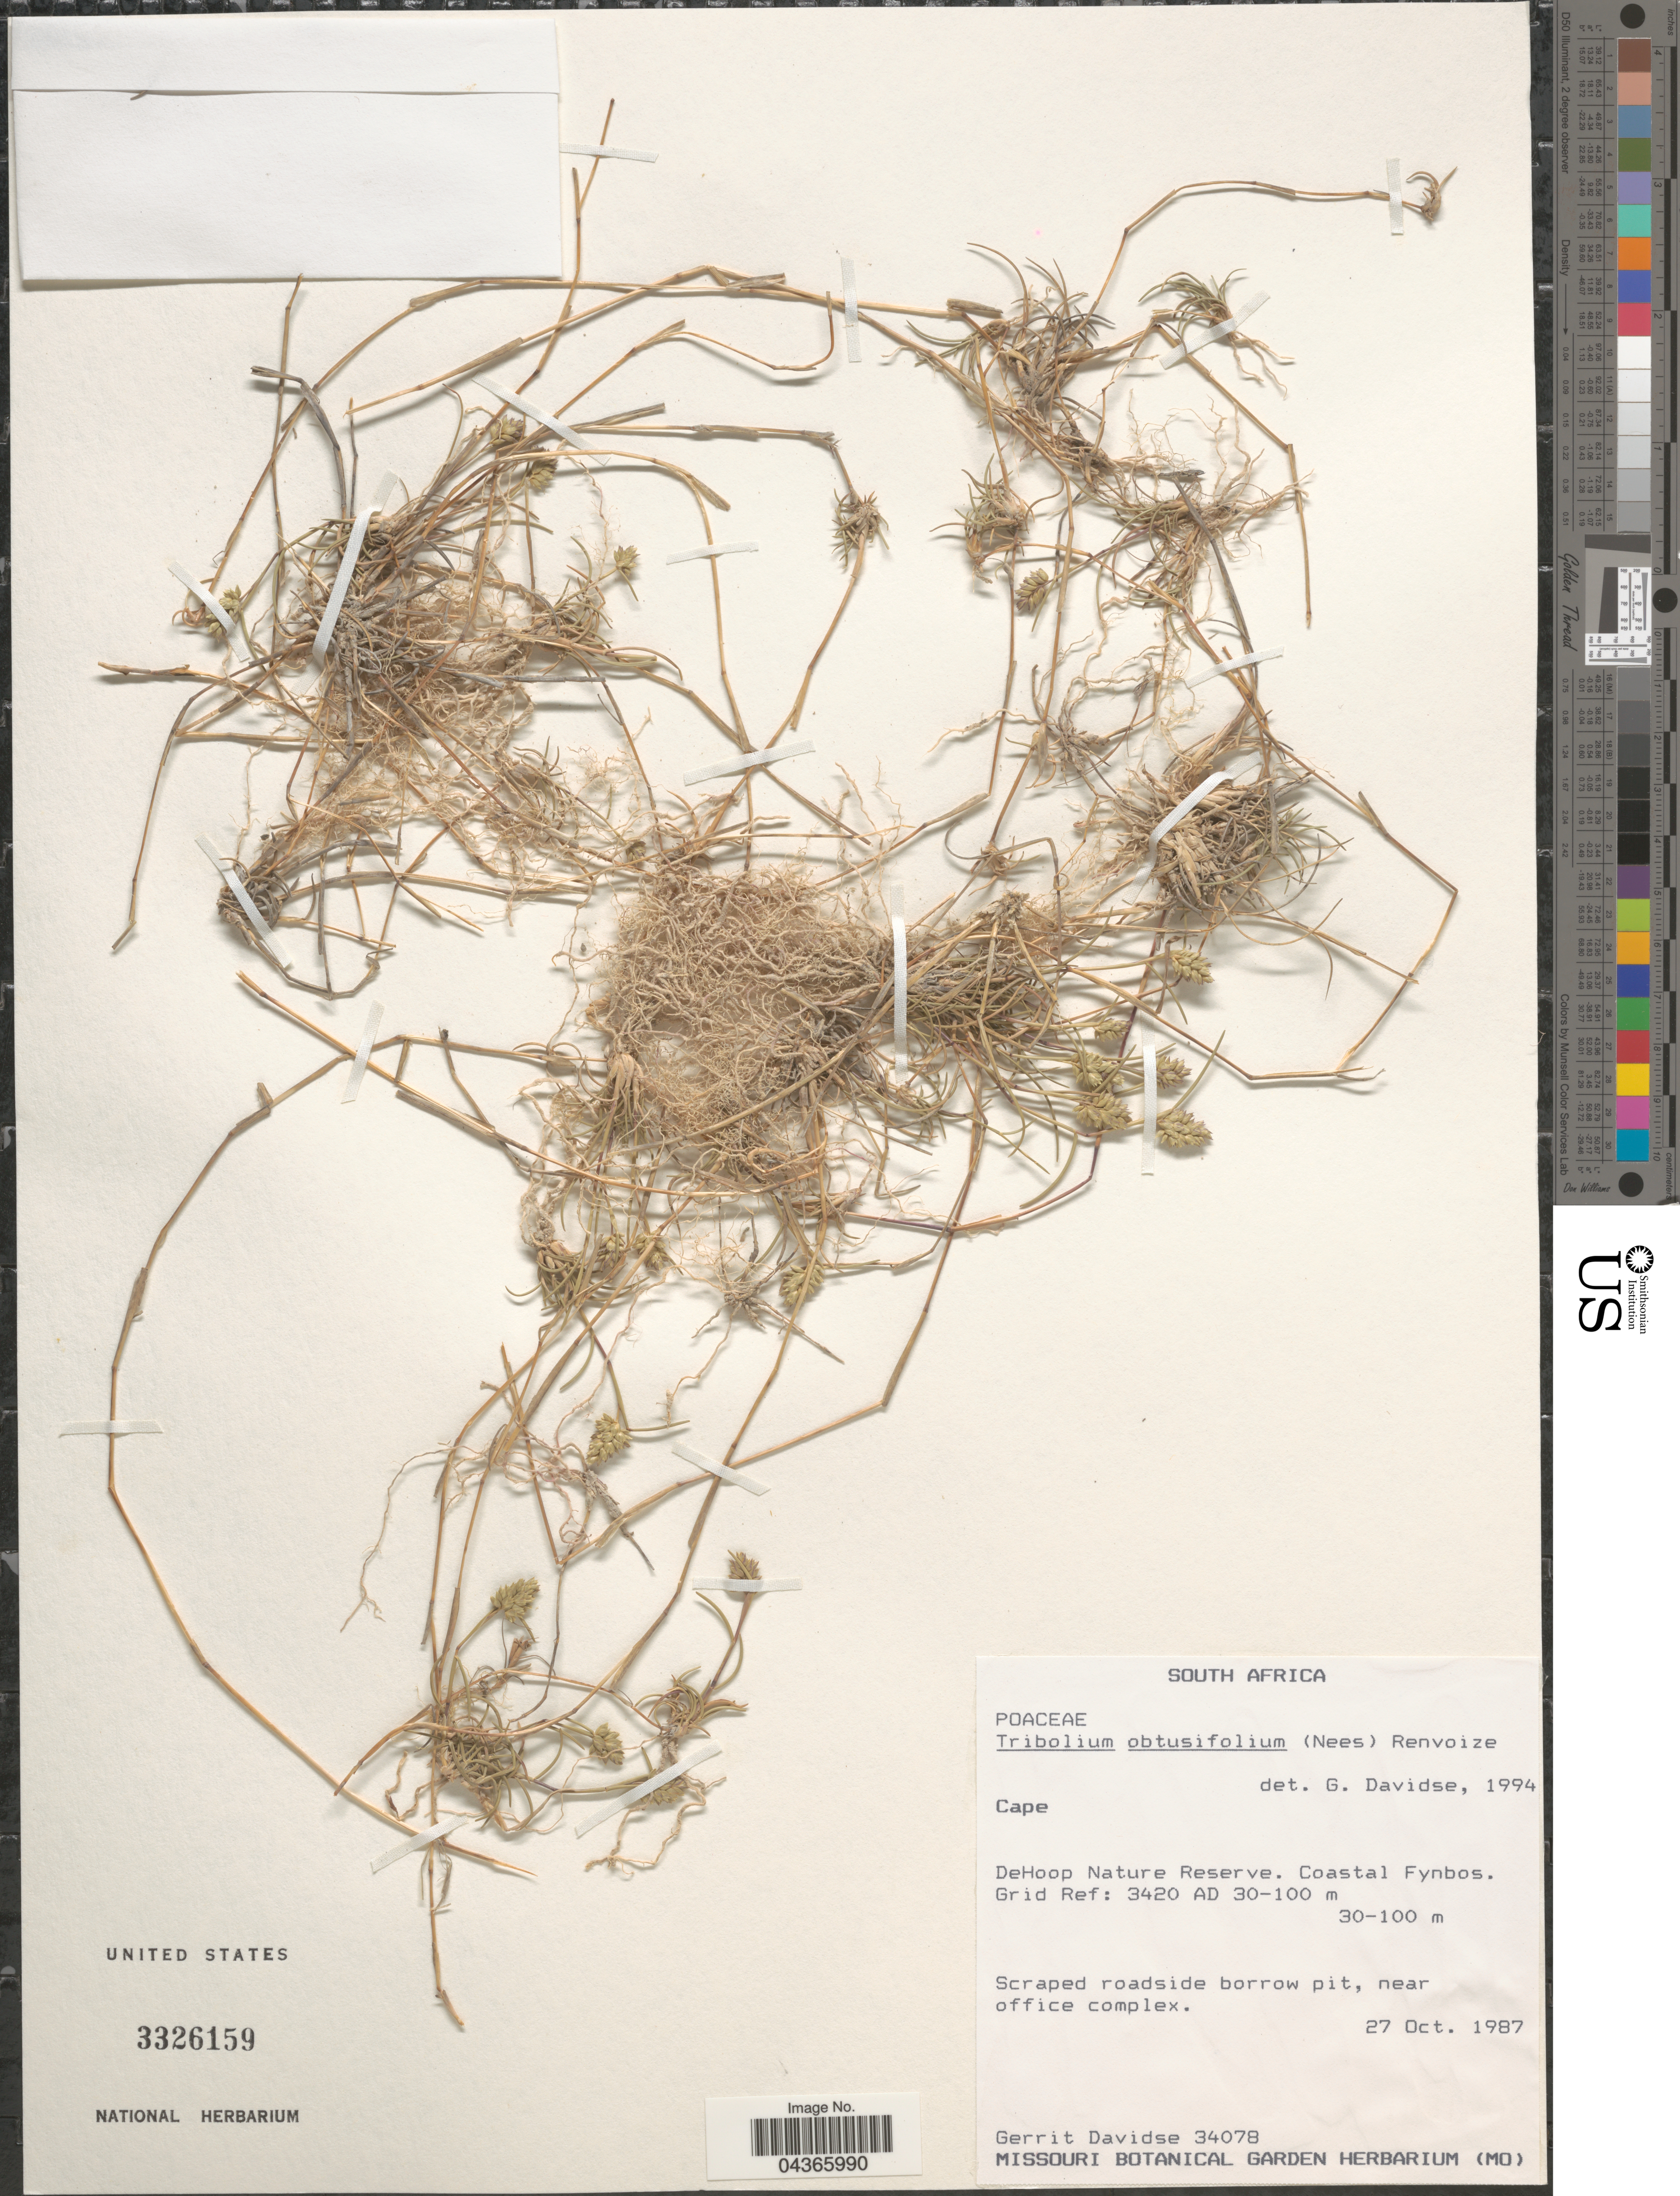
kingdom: Plantae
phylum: Tracheophyta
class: Liliopsida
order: Poales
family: Poaceae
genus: Tribolium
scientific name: Tribolium obtusifolium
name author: (Nees) Renvoize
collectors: G. Davidse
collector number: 34078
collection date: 1987-10-27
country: South Africa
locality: Cape. DeHoop Nature Reserve. Coastal Fynbos. Grid Ref: 3420 AD.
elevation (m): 30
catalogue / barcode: US 3326159